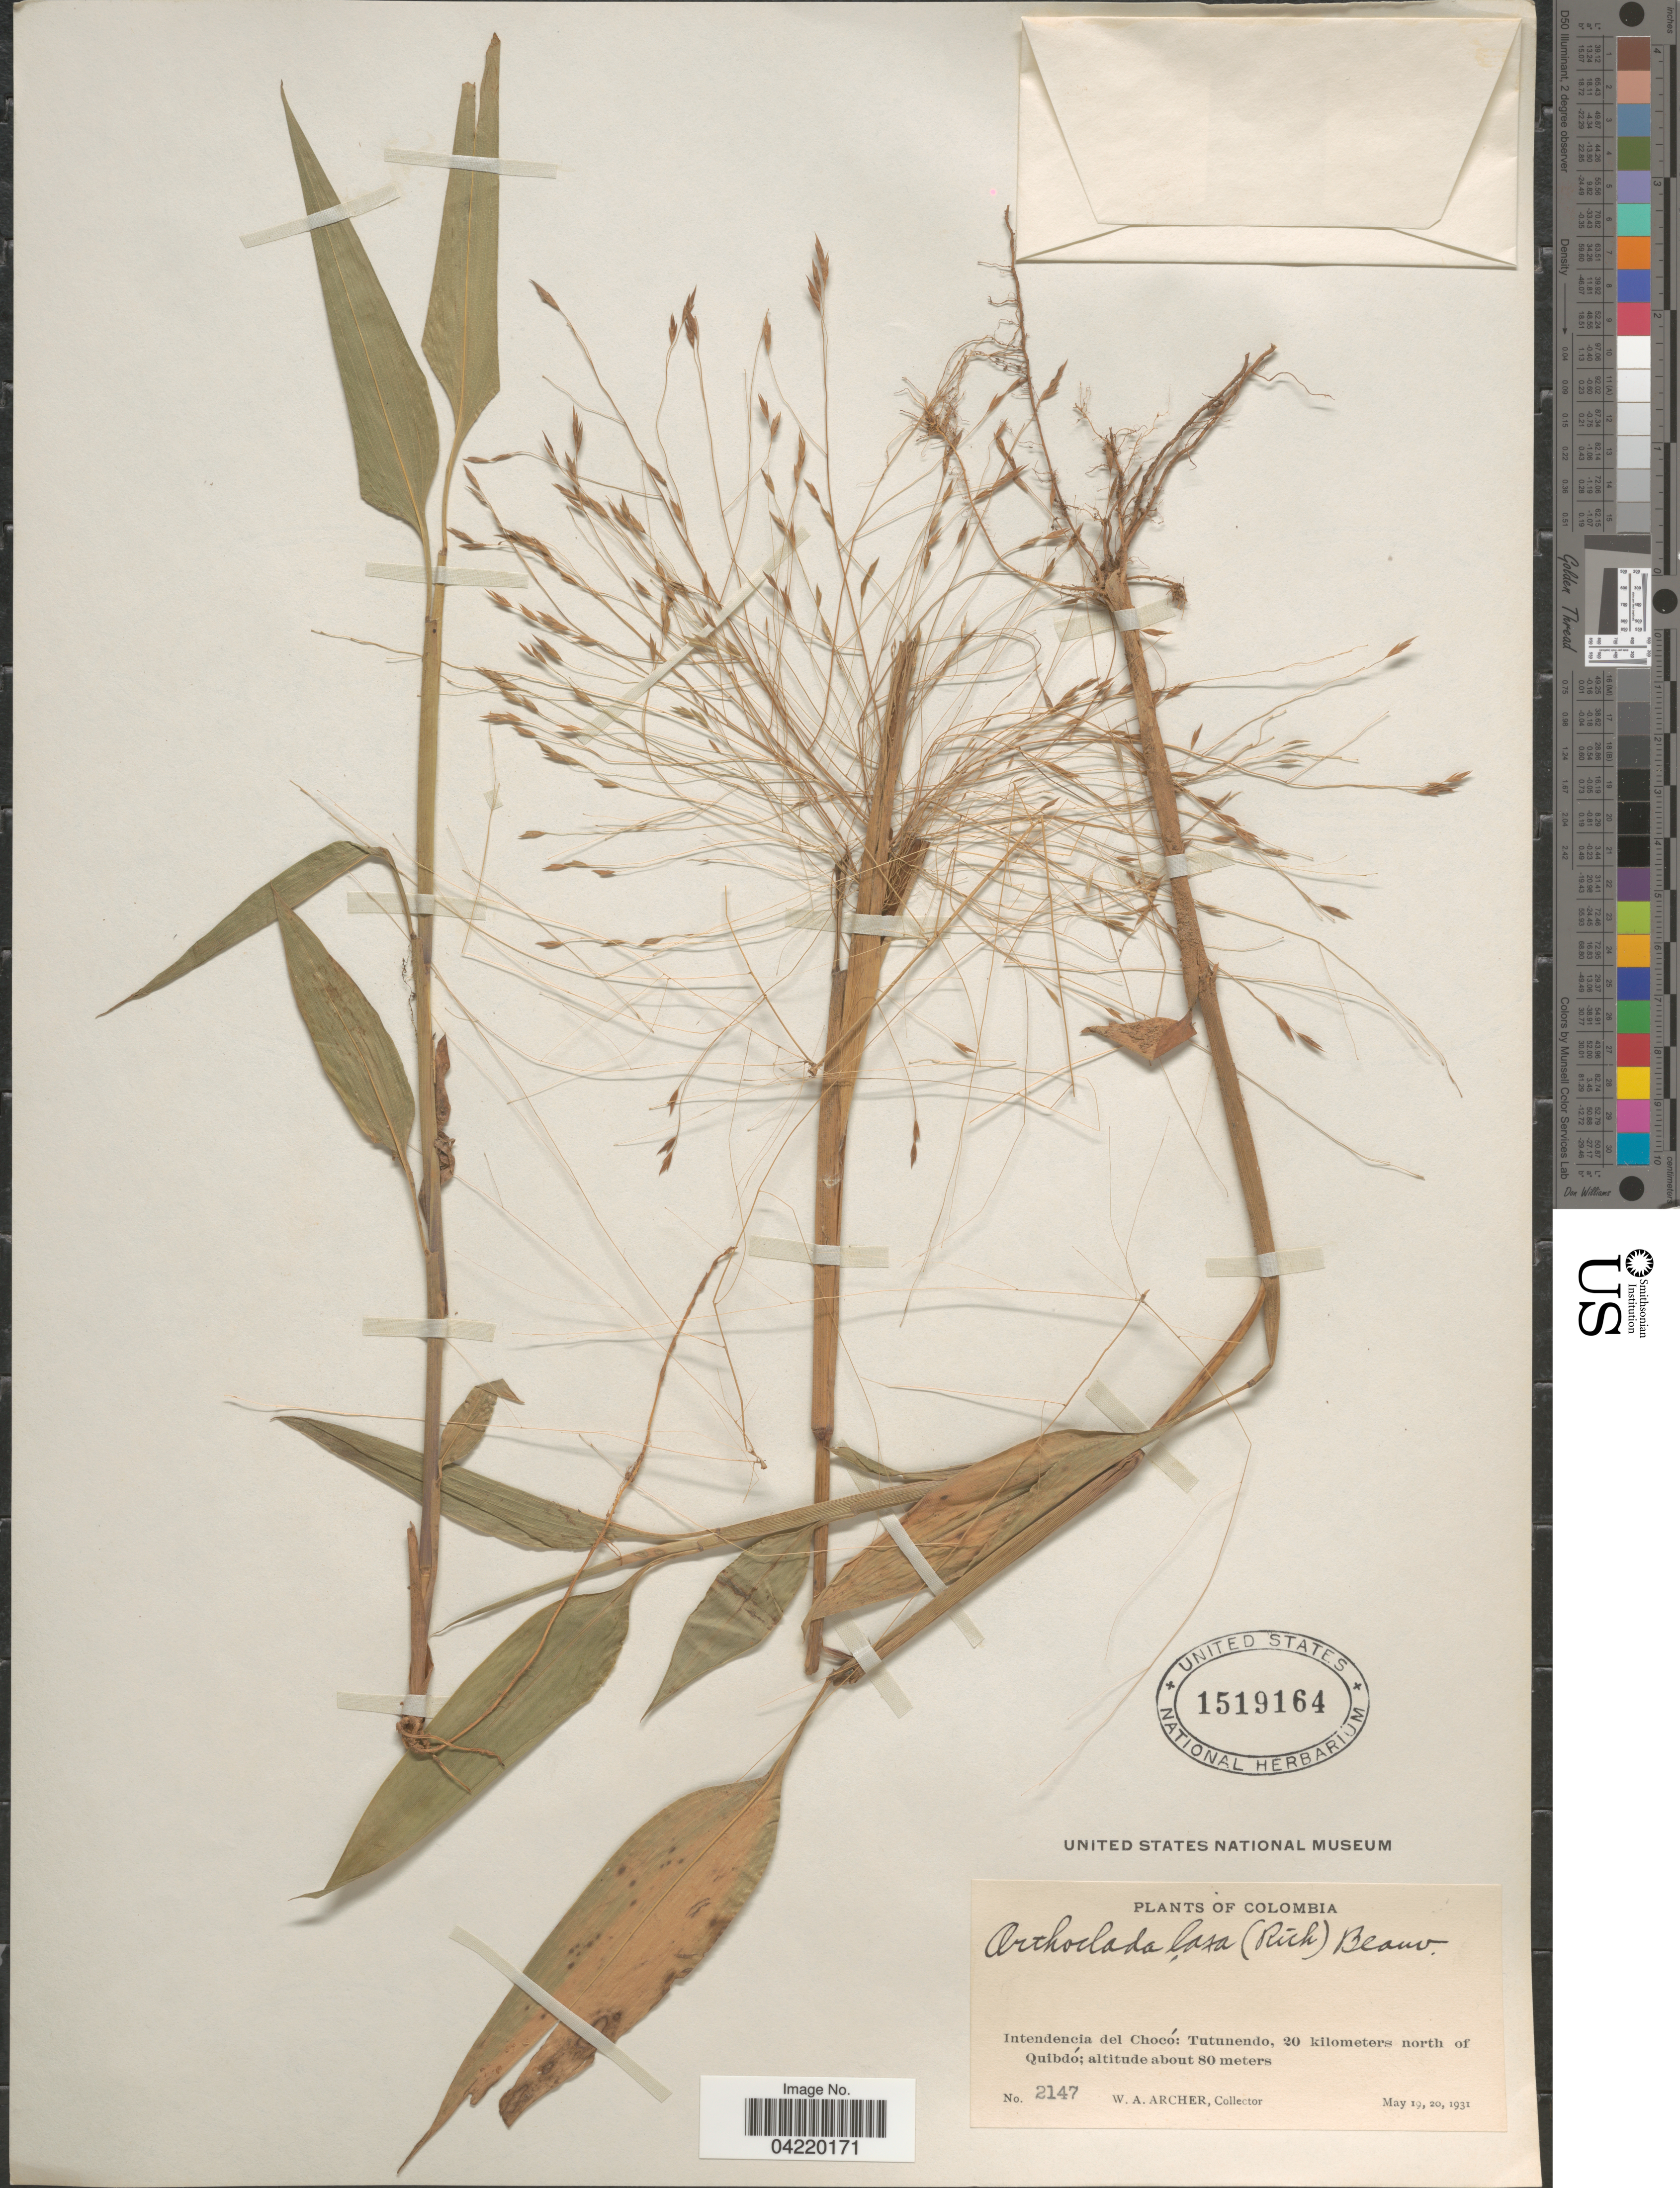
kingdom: Plantae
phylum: Tracheophyta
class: Liliopsida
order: Poales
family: Poaceae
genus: Orthoclada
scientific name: Orthoclada laxa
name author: P. Beauv.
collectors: W. Archer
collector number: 2147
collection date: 1931-05-19/1931-05-20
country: Colombia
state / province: Chocó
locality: Intendencia del Chocó: Tutunendo, 20 kilometers north of Quibdó.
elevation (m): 80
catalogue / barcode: US 1519164